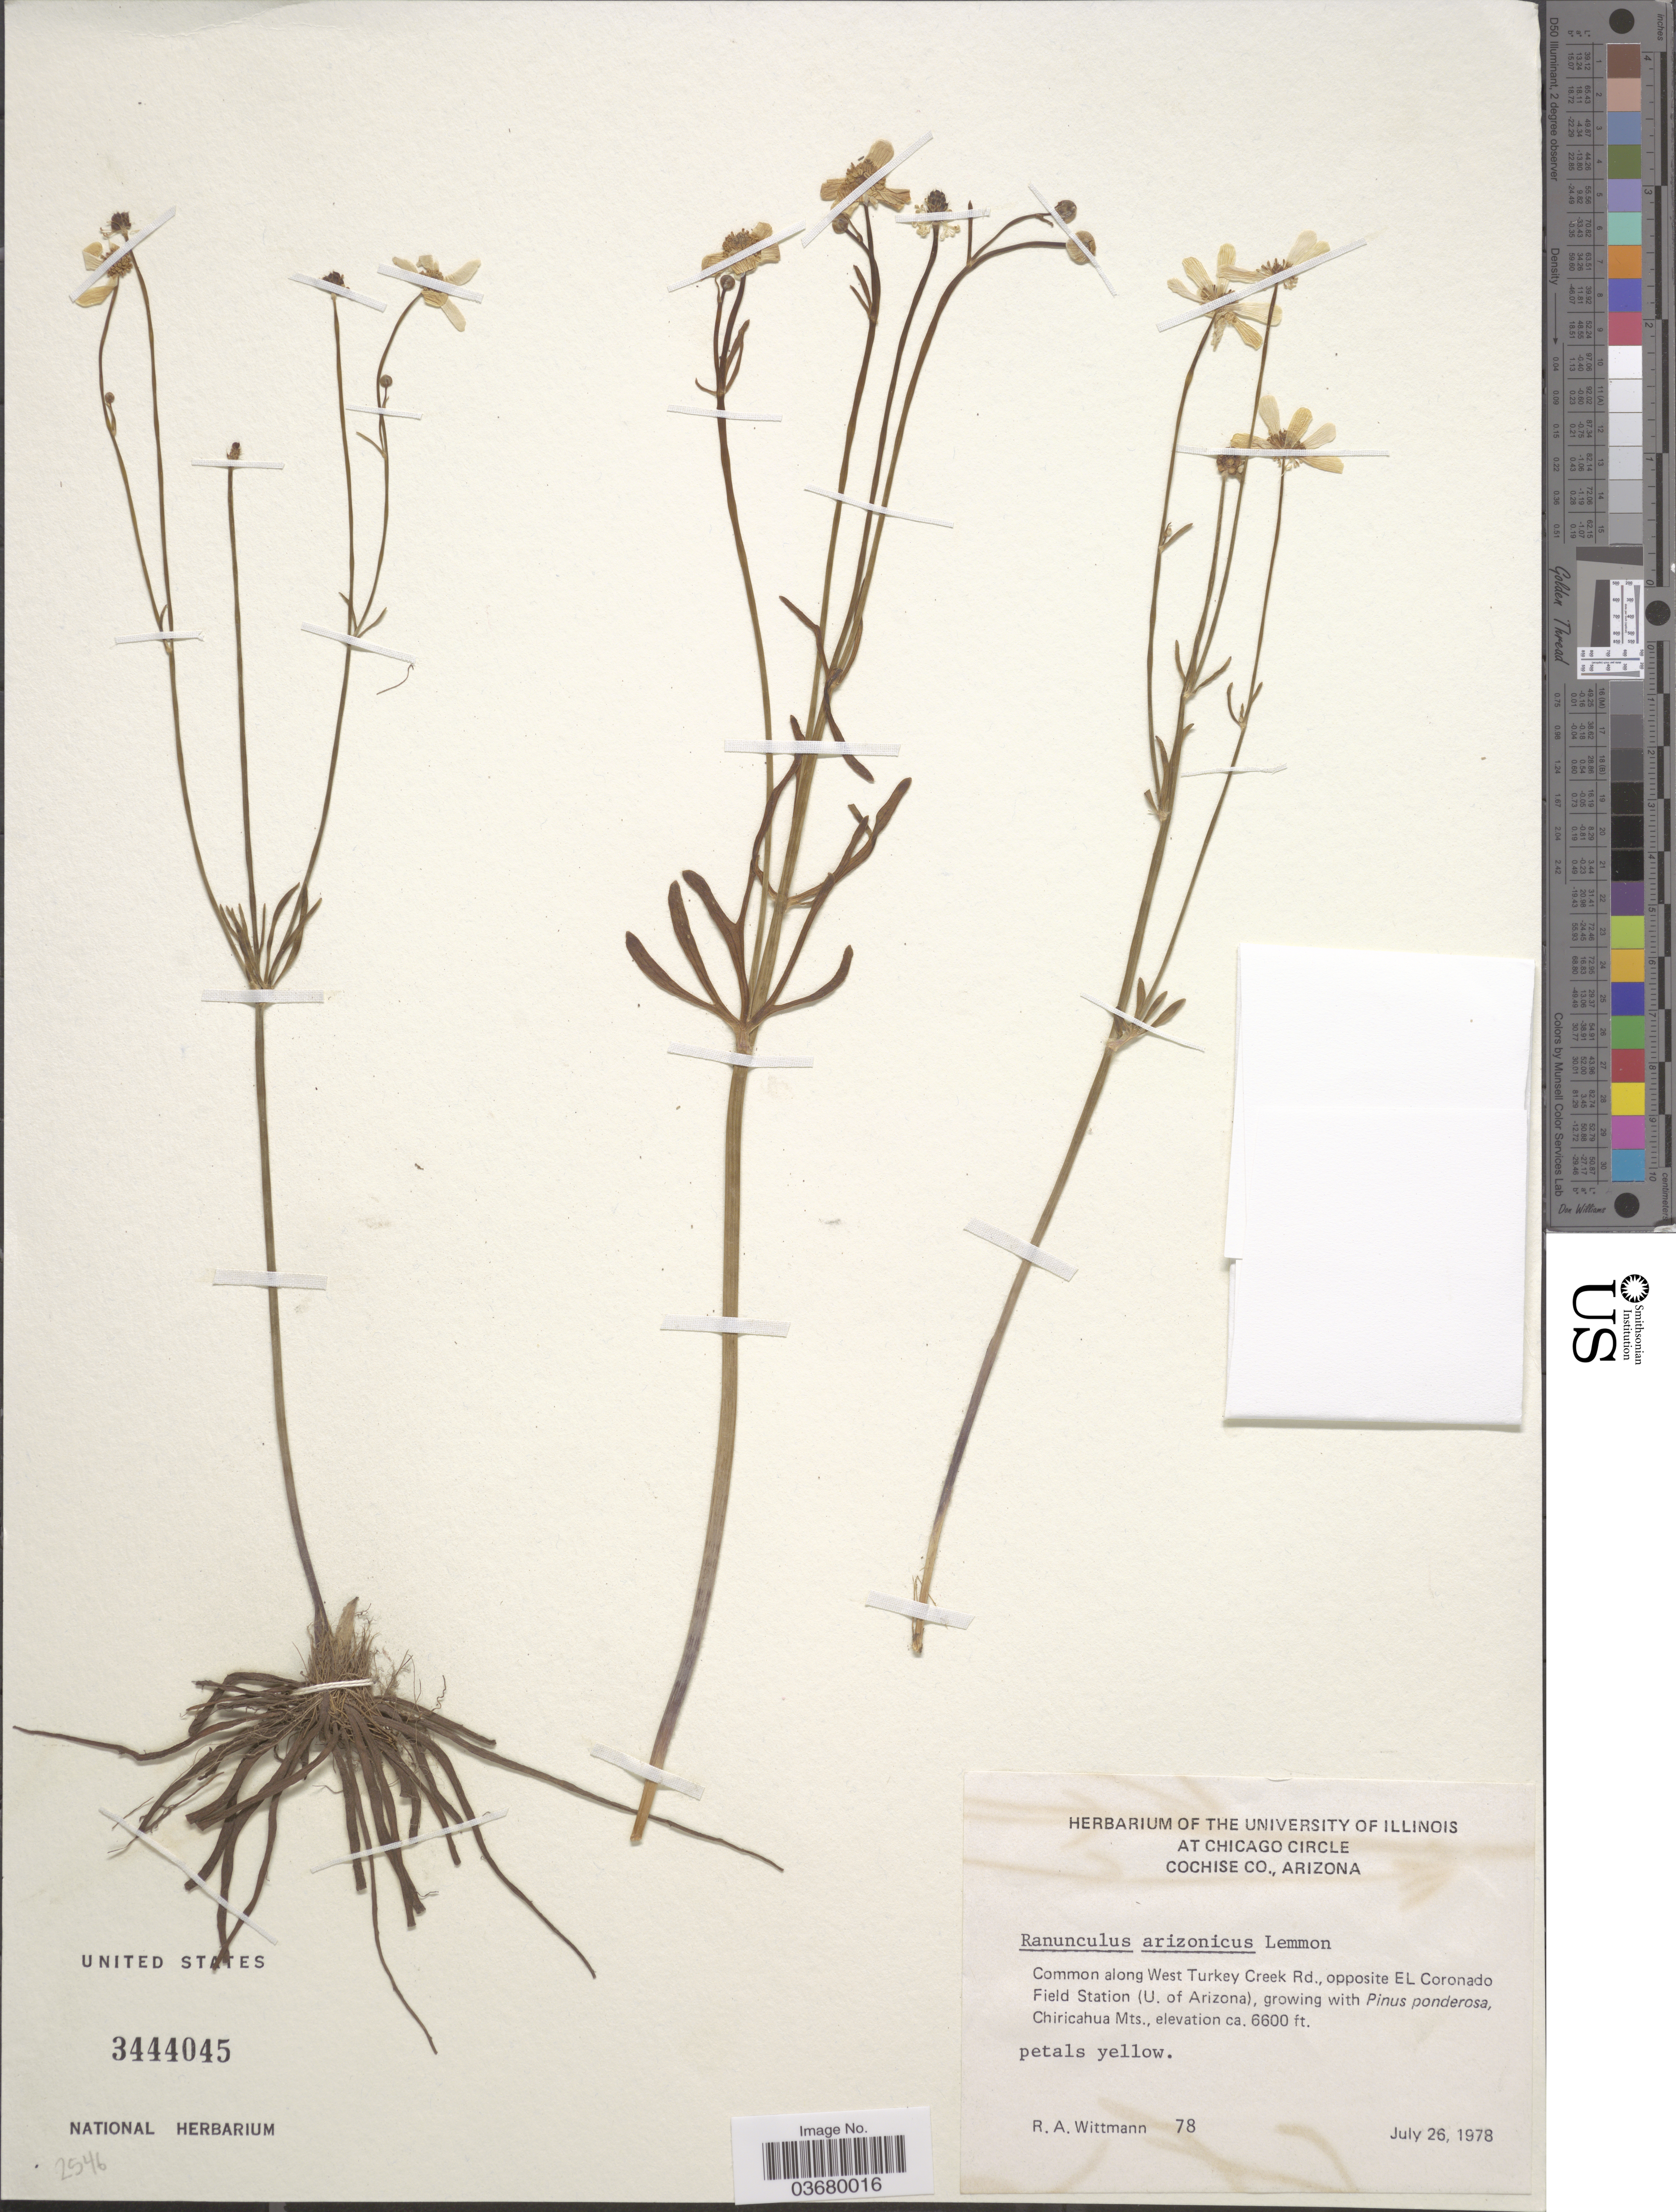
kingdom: Plantae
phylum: Tracheophyta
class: Magnoliopsida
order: Ranunculales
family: Ranunculaceae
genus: Ranunculus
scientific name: Ranunculus arizonicus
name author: Lemmon ex A. Gray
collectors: R. Wittmann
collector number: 78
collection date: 1978-07-26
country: United States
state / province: Arizona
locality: At Chicago Circle. Cochise Co. Along West Turkey Creek Rd., opposite El Coronado Field Station (U. of Arizona). Chiricahua Mts.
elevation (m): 2012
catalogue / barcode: US 3444045